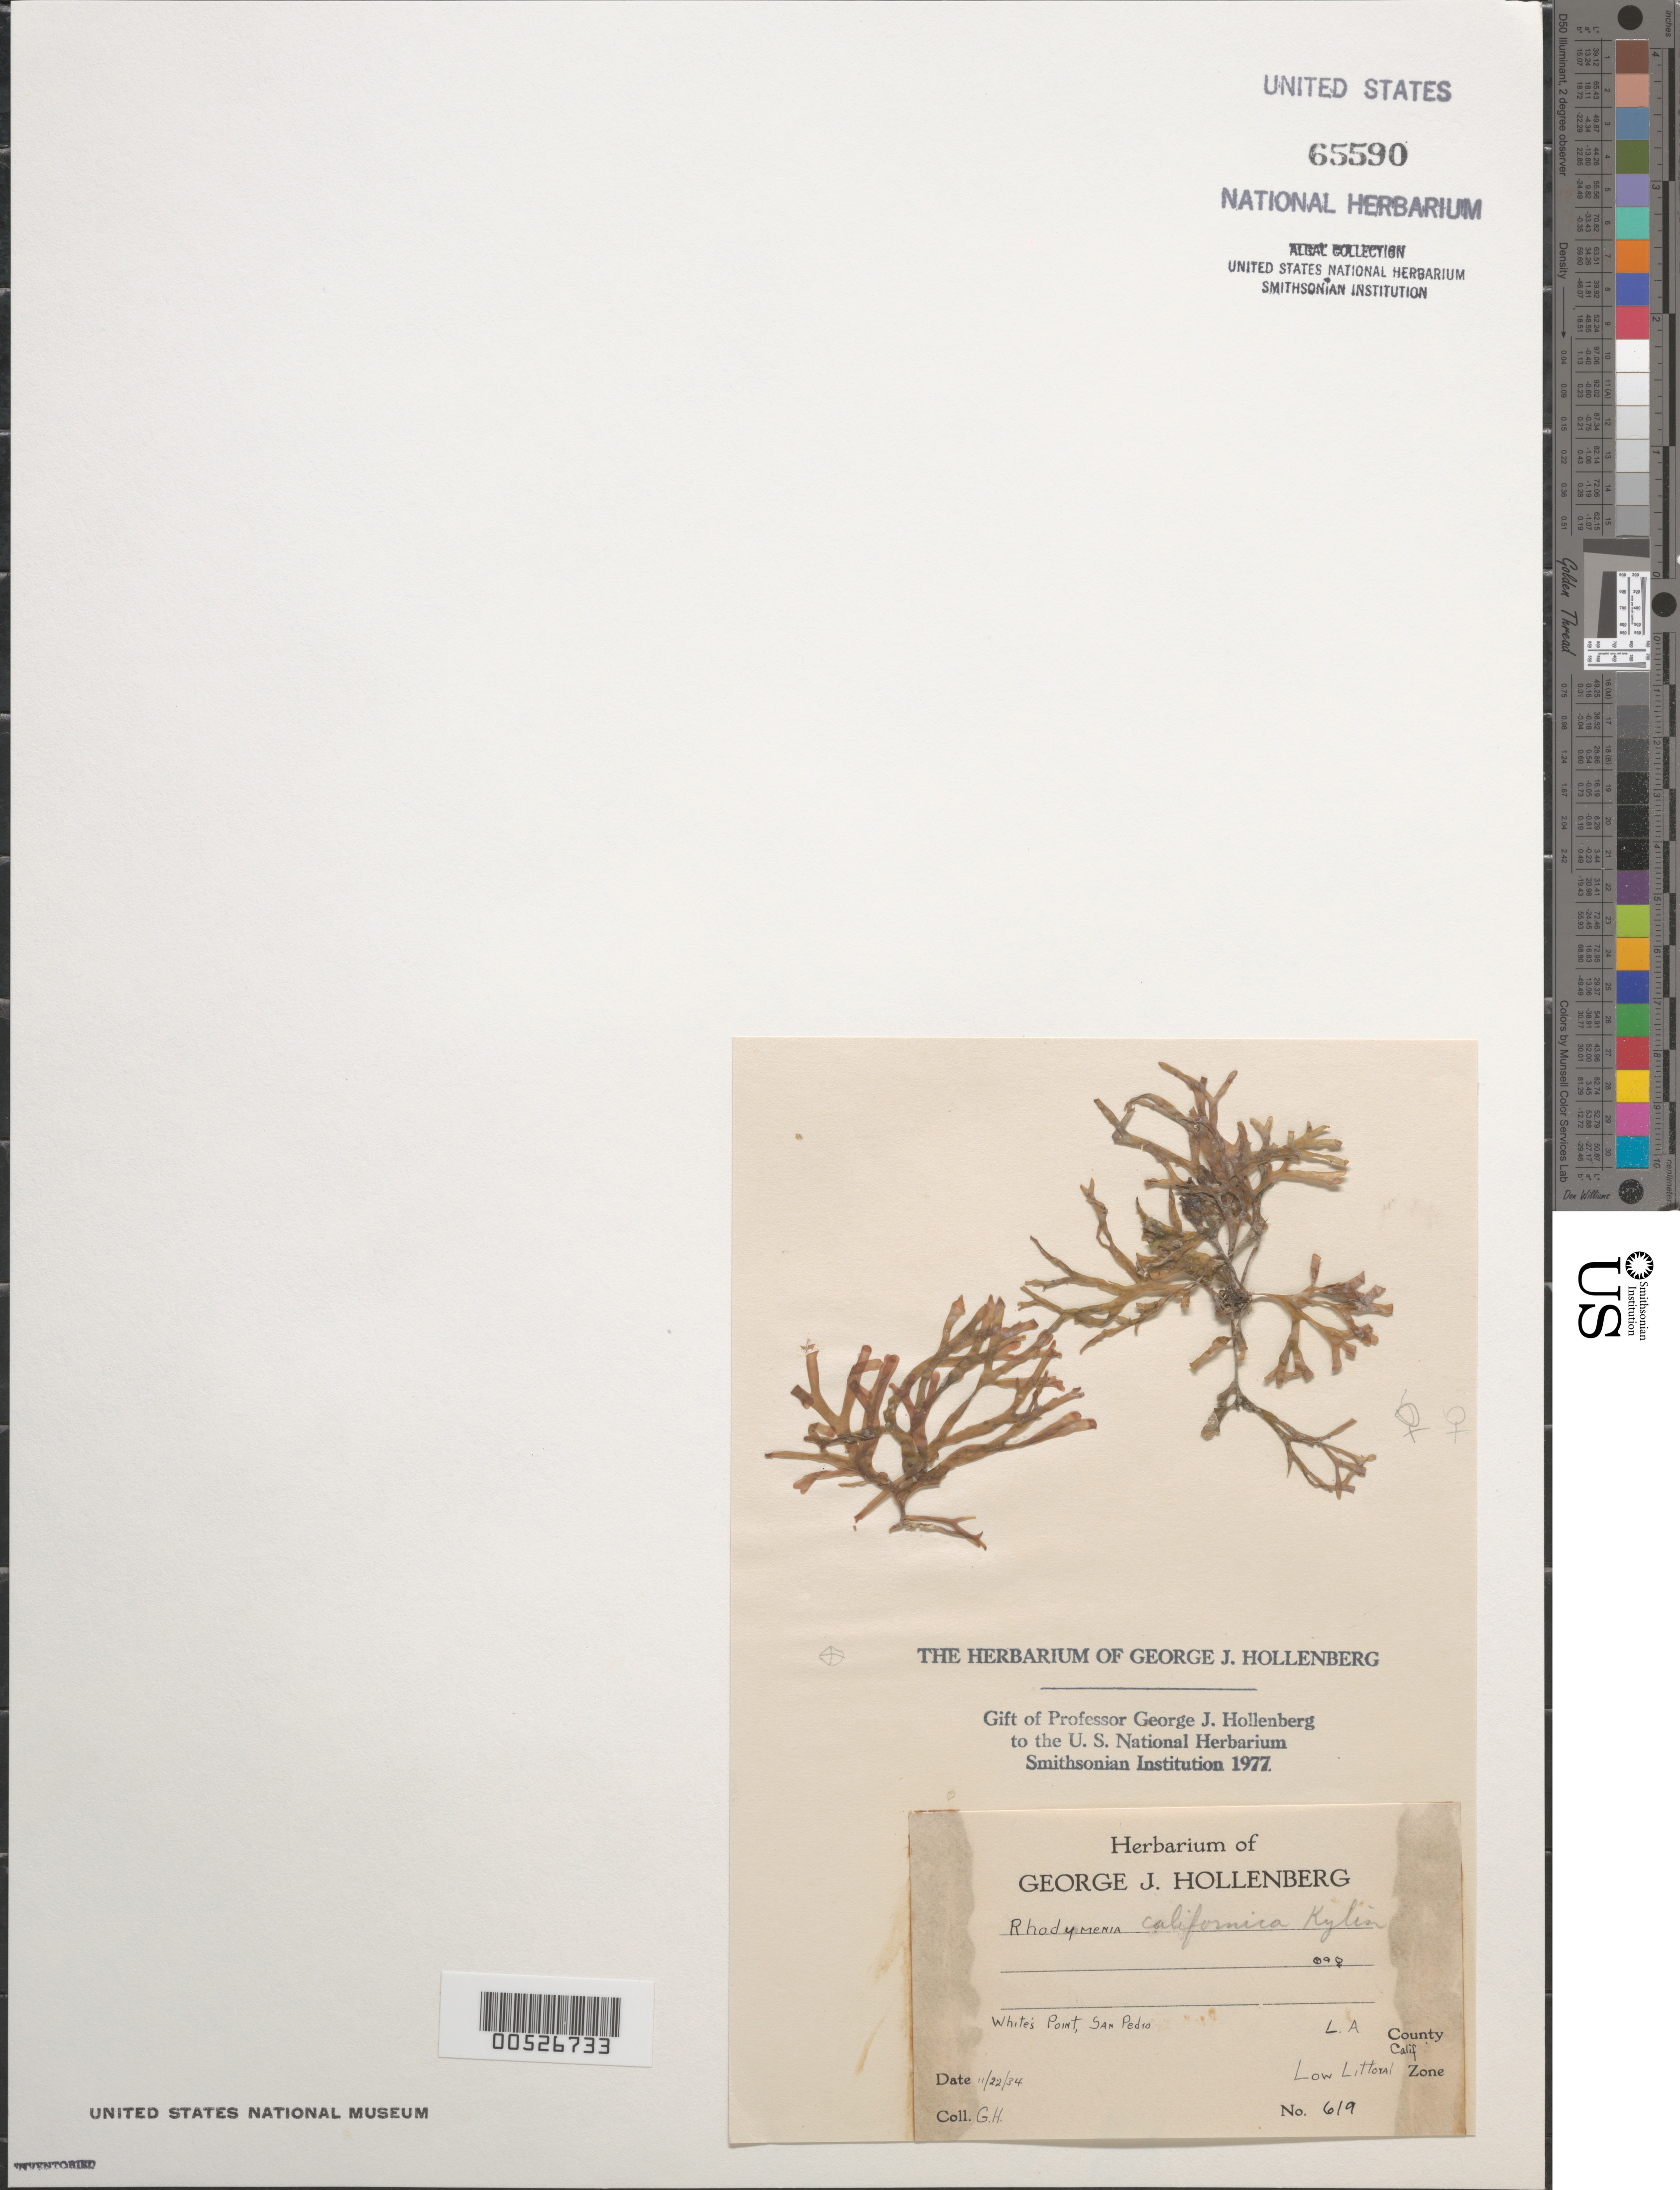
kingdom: Plantae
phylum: Rhodophyta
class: Florideophyceae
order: Rhodymeniales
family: Rhodymeniaceae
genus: Rhodymenia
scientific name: Rhodymenia californica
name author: Kylin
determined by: Hollenberg, George J.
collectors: G. Hollenberg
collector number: GJH 619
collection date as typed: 22 Nov 1934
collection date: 1934-11-22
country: United States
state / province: California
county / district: Los Angeles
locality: White's Point, San Pedro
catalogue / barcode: US 65590